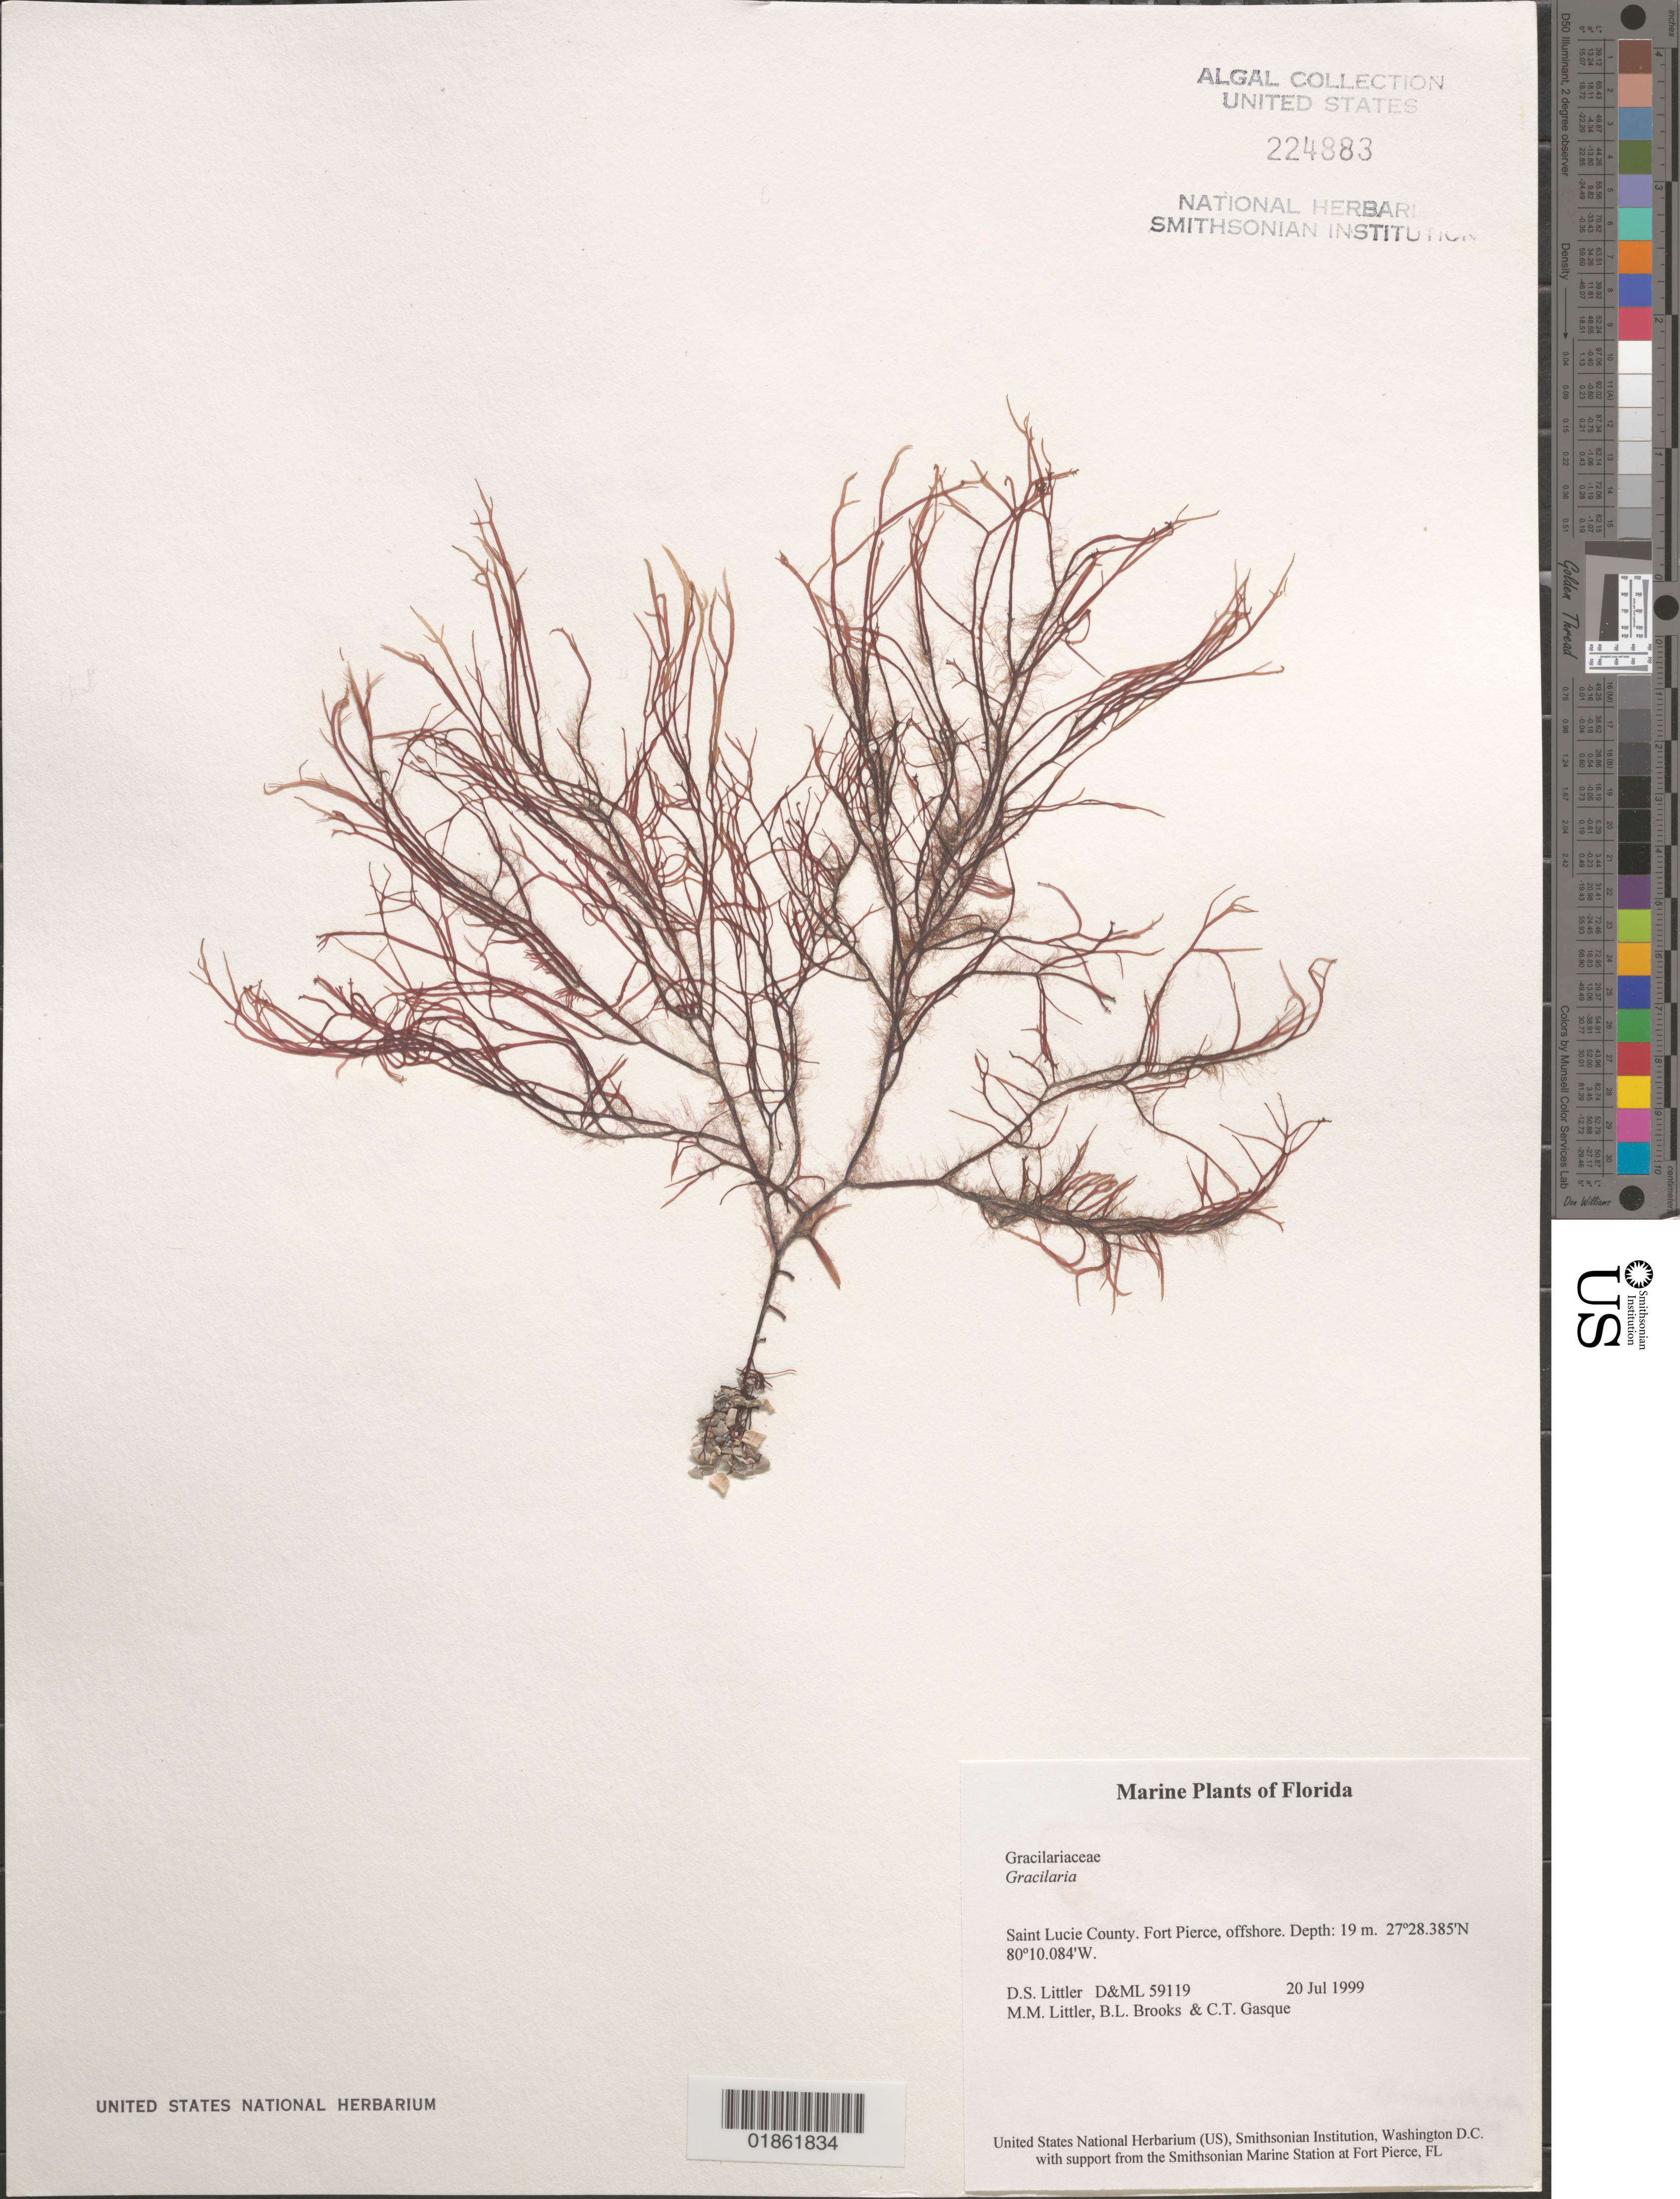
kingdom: Plantae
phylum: Rhodophyta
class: Florideophyceae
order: Gracilariales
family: Gracilariaceae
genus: Gracilaria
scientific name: Gracilaria sp.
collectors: D. S. Littler, M. M. Littler & C. Gasque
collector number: D&ML 59119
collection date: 1999-07-20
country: United States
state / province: Florida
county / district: Saint Lucie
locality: Fort Pierce.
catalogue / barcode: US 224883